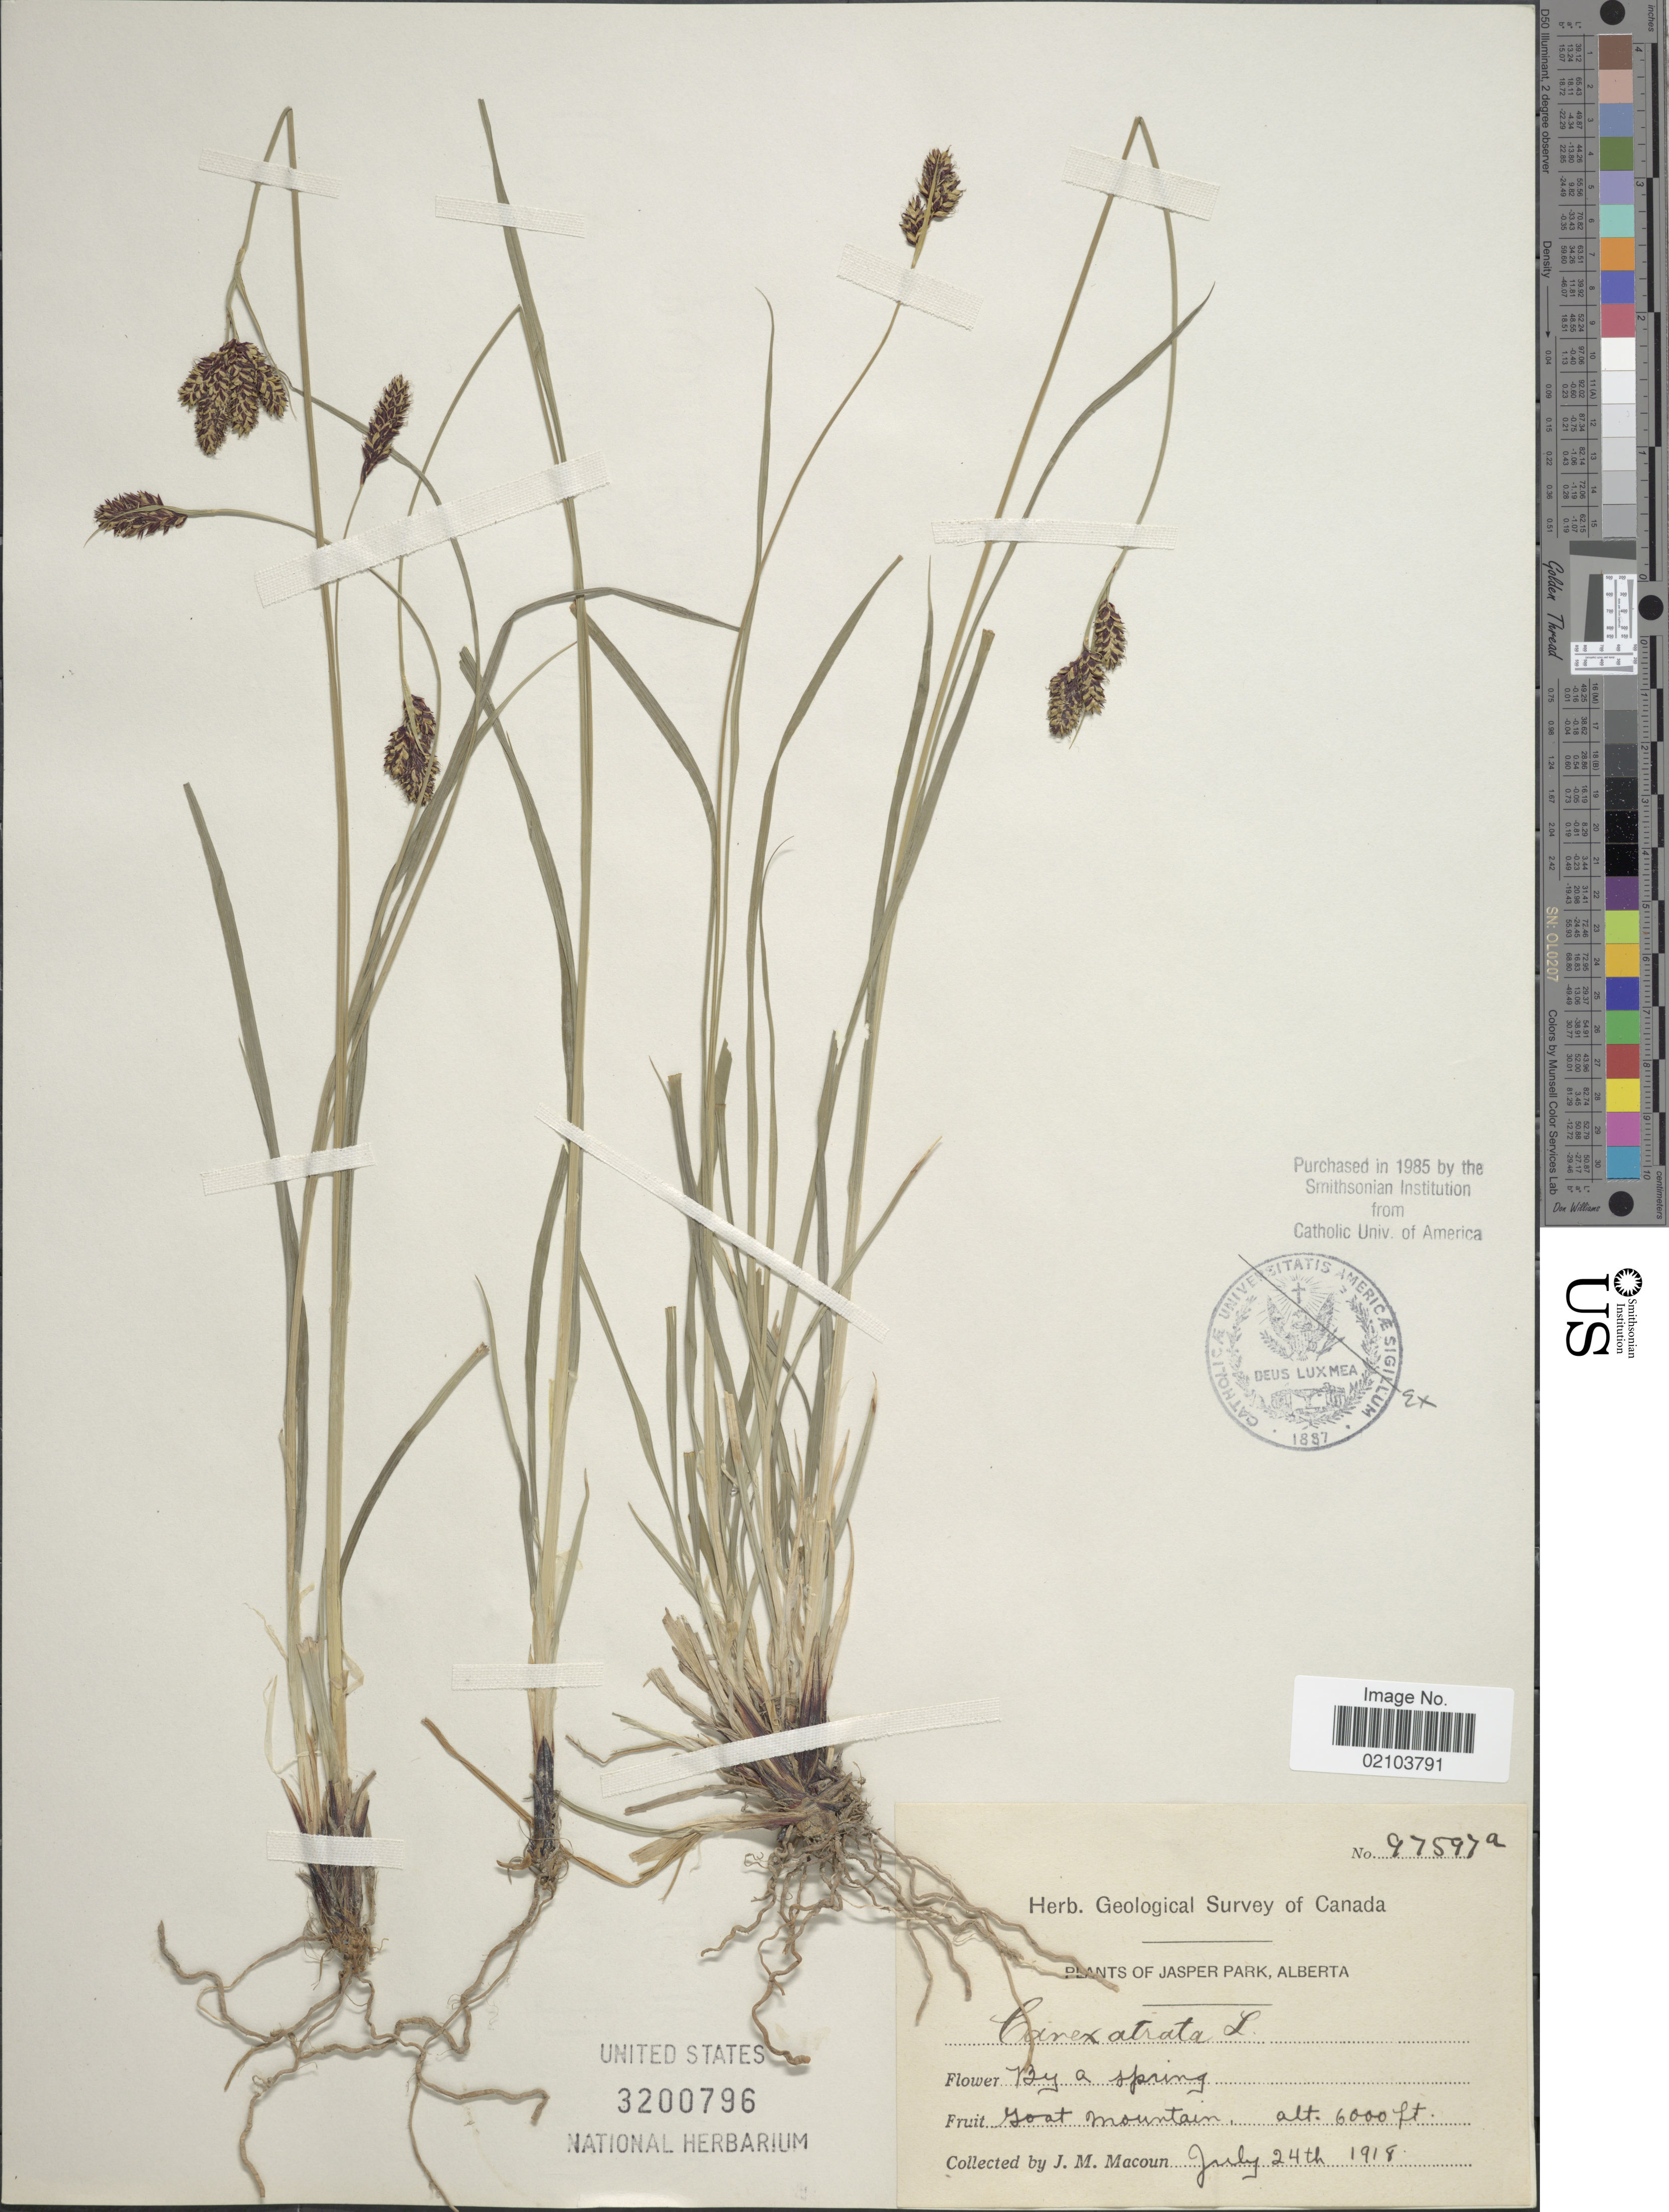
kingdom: Plantae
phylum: Tracheophyta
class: Liliopsida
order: Poales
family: Cyperaceae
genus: Carex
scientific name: Carex atrata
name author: L.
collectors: J. M. Macoun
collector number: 97597a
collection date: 1918-07-24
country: Canada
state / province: Alberta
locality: Jasper Park. Goat Mountain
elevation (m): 1829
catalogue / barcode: US 3200796